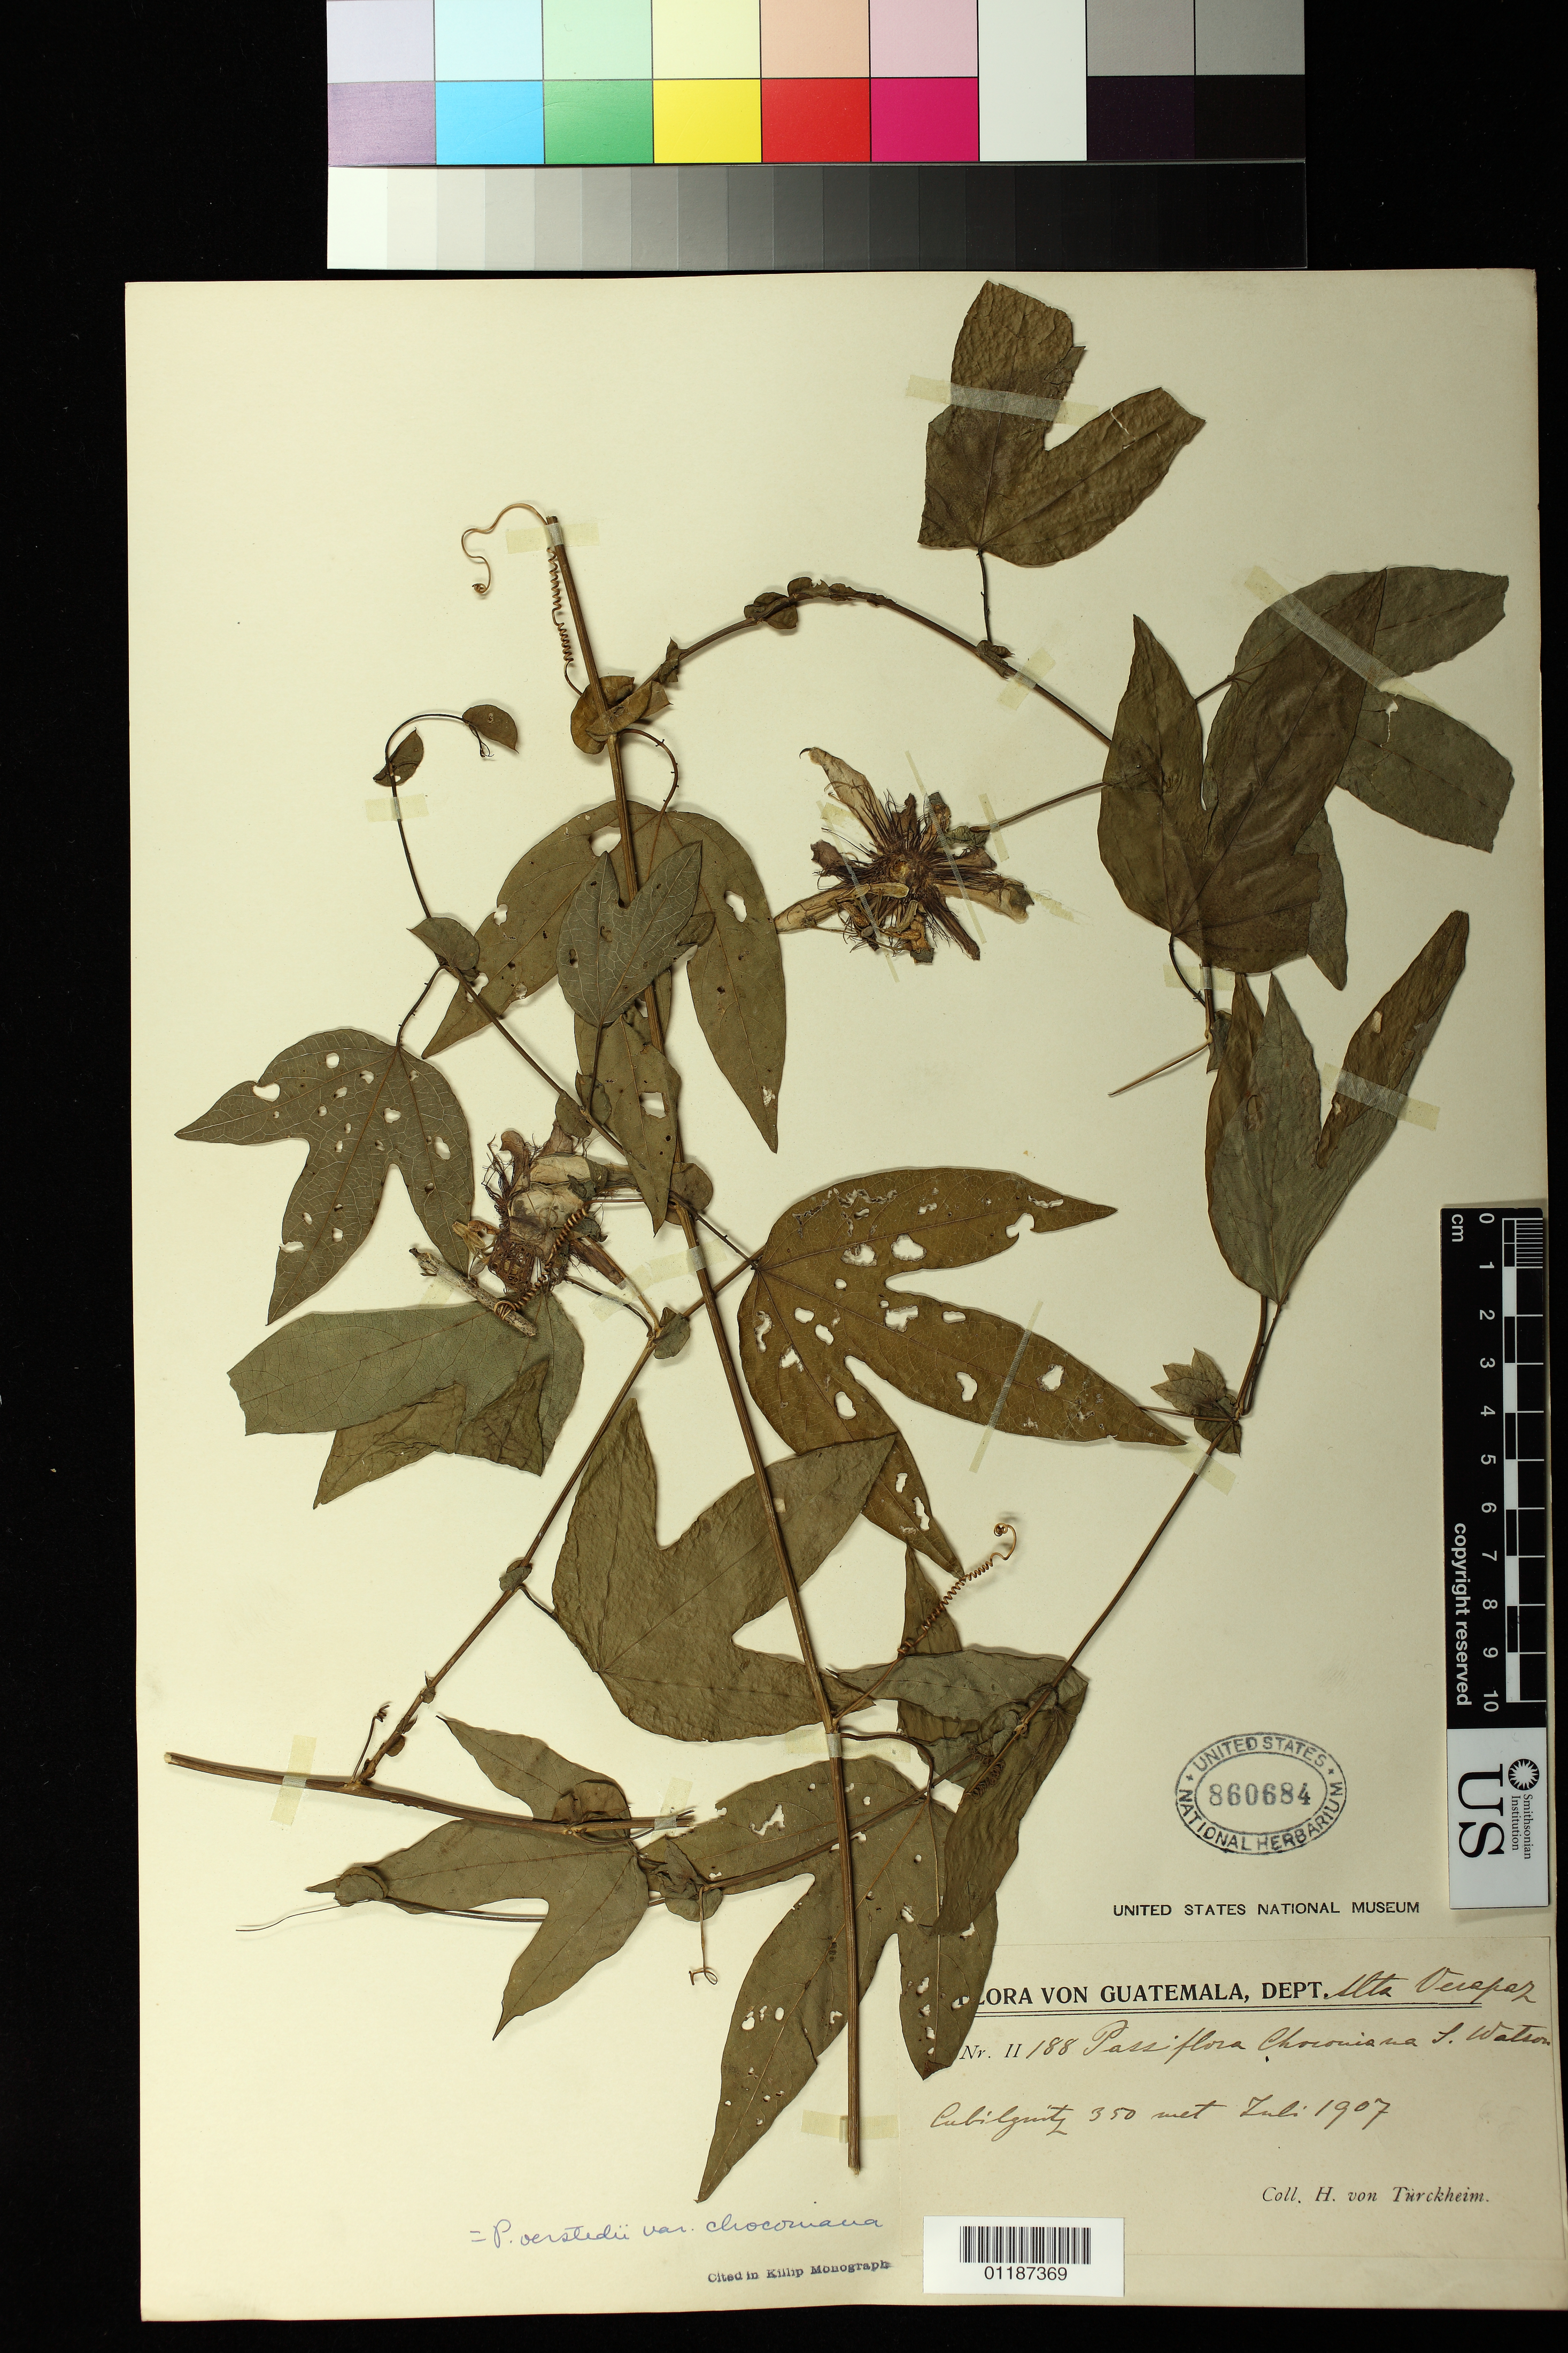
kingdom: Plantae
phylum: Tracheophyta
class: Magnoliopsida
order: Malpighiales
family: Passifloraceae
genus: Passiflora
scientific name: Passiflora oerstedii var. choconiana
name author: (S. Watson) Killip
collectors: H. von Türckheim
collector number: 11188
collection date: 1907-07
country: Guatemala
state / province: Alta Verapaz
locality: Cubilguitz [Finca Cubilhuitz]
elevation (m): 350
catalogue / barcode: US 860684